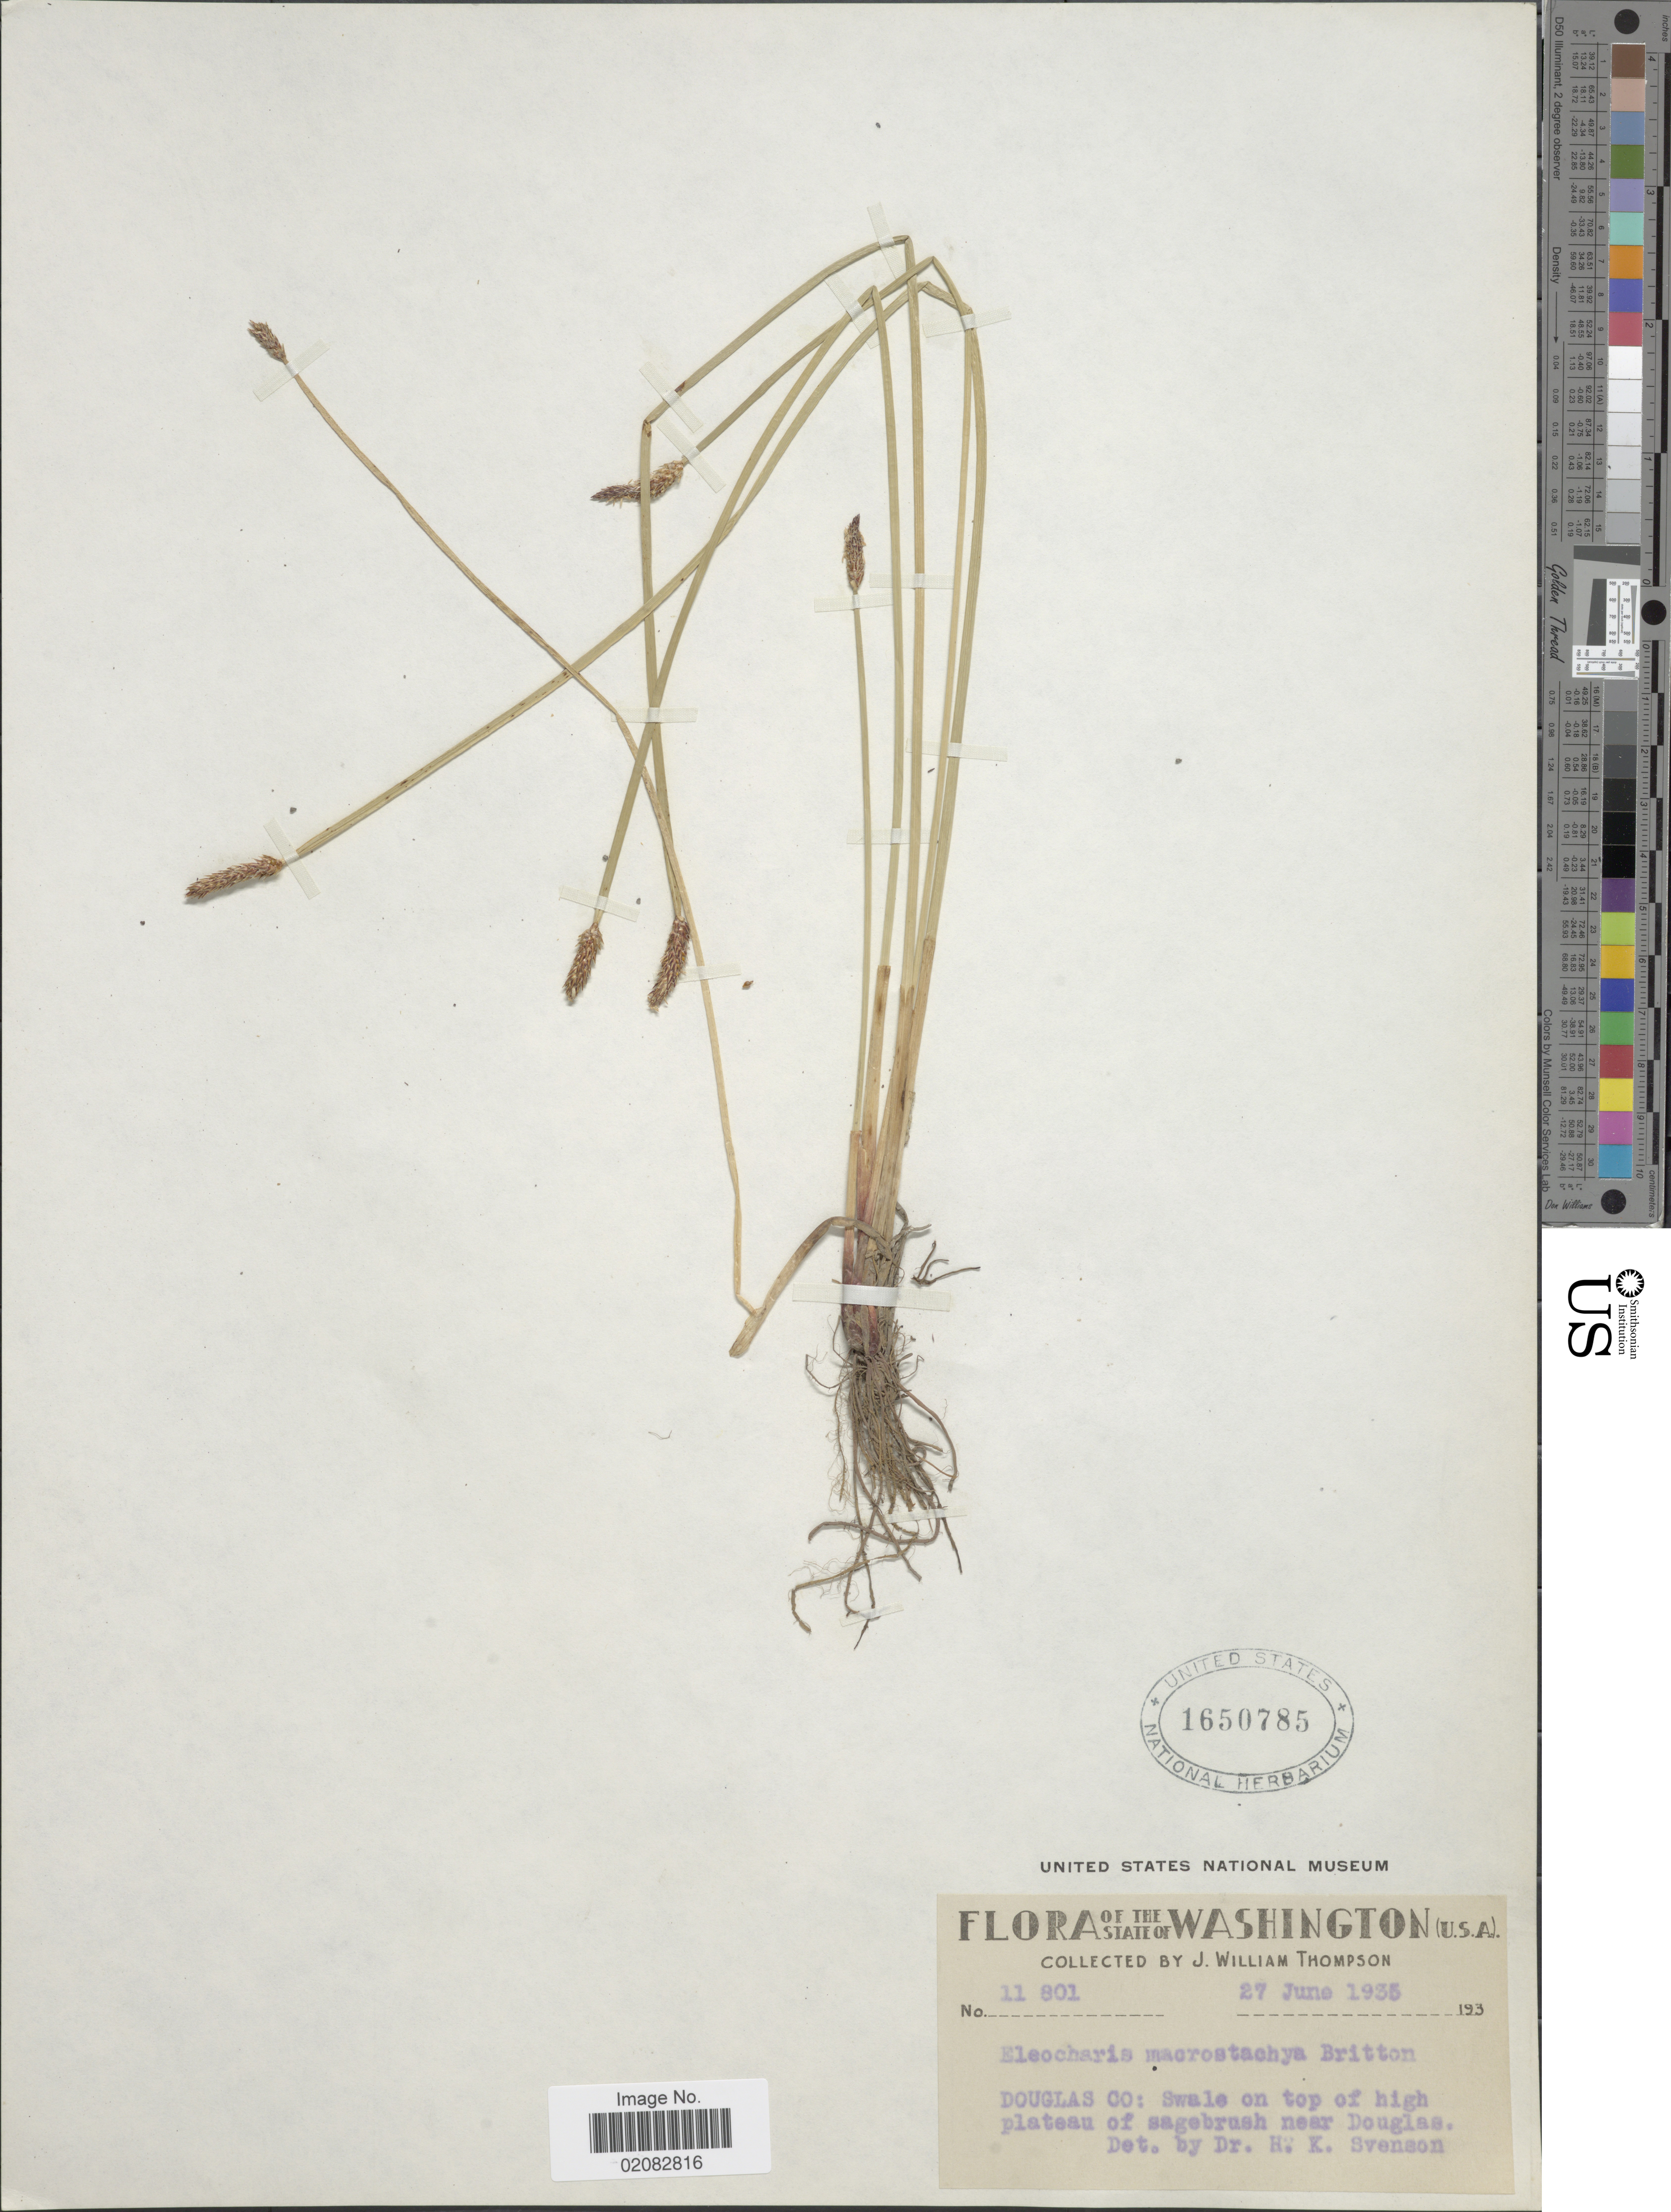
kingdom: Plantae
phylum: Tracheophyta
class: Liliopsida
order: Poales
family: Cyperaceae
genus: Eleocharis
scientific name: Eleocharis macrostachya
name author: Britton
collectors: J. W. Thompson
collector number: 11801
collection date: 1935-06-27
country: United States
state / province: Washington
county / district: Douglas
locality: Douglas Co: Swale on top of high plateau of sagebrush near Douglas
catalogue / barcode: US 1650785